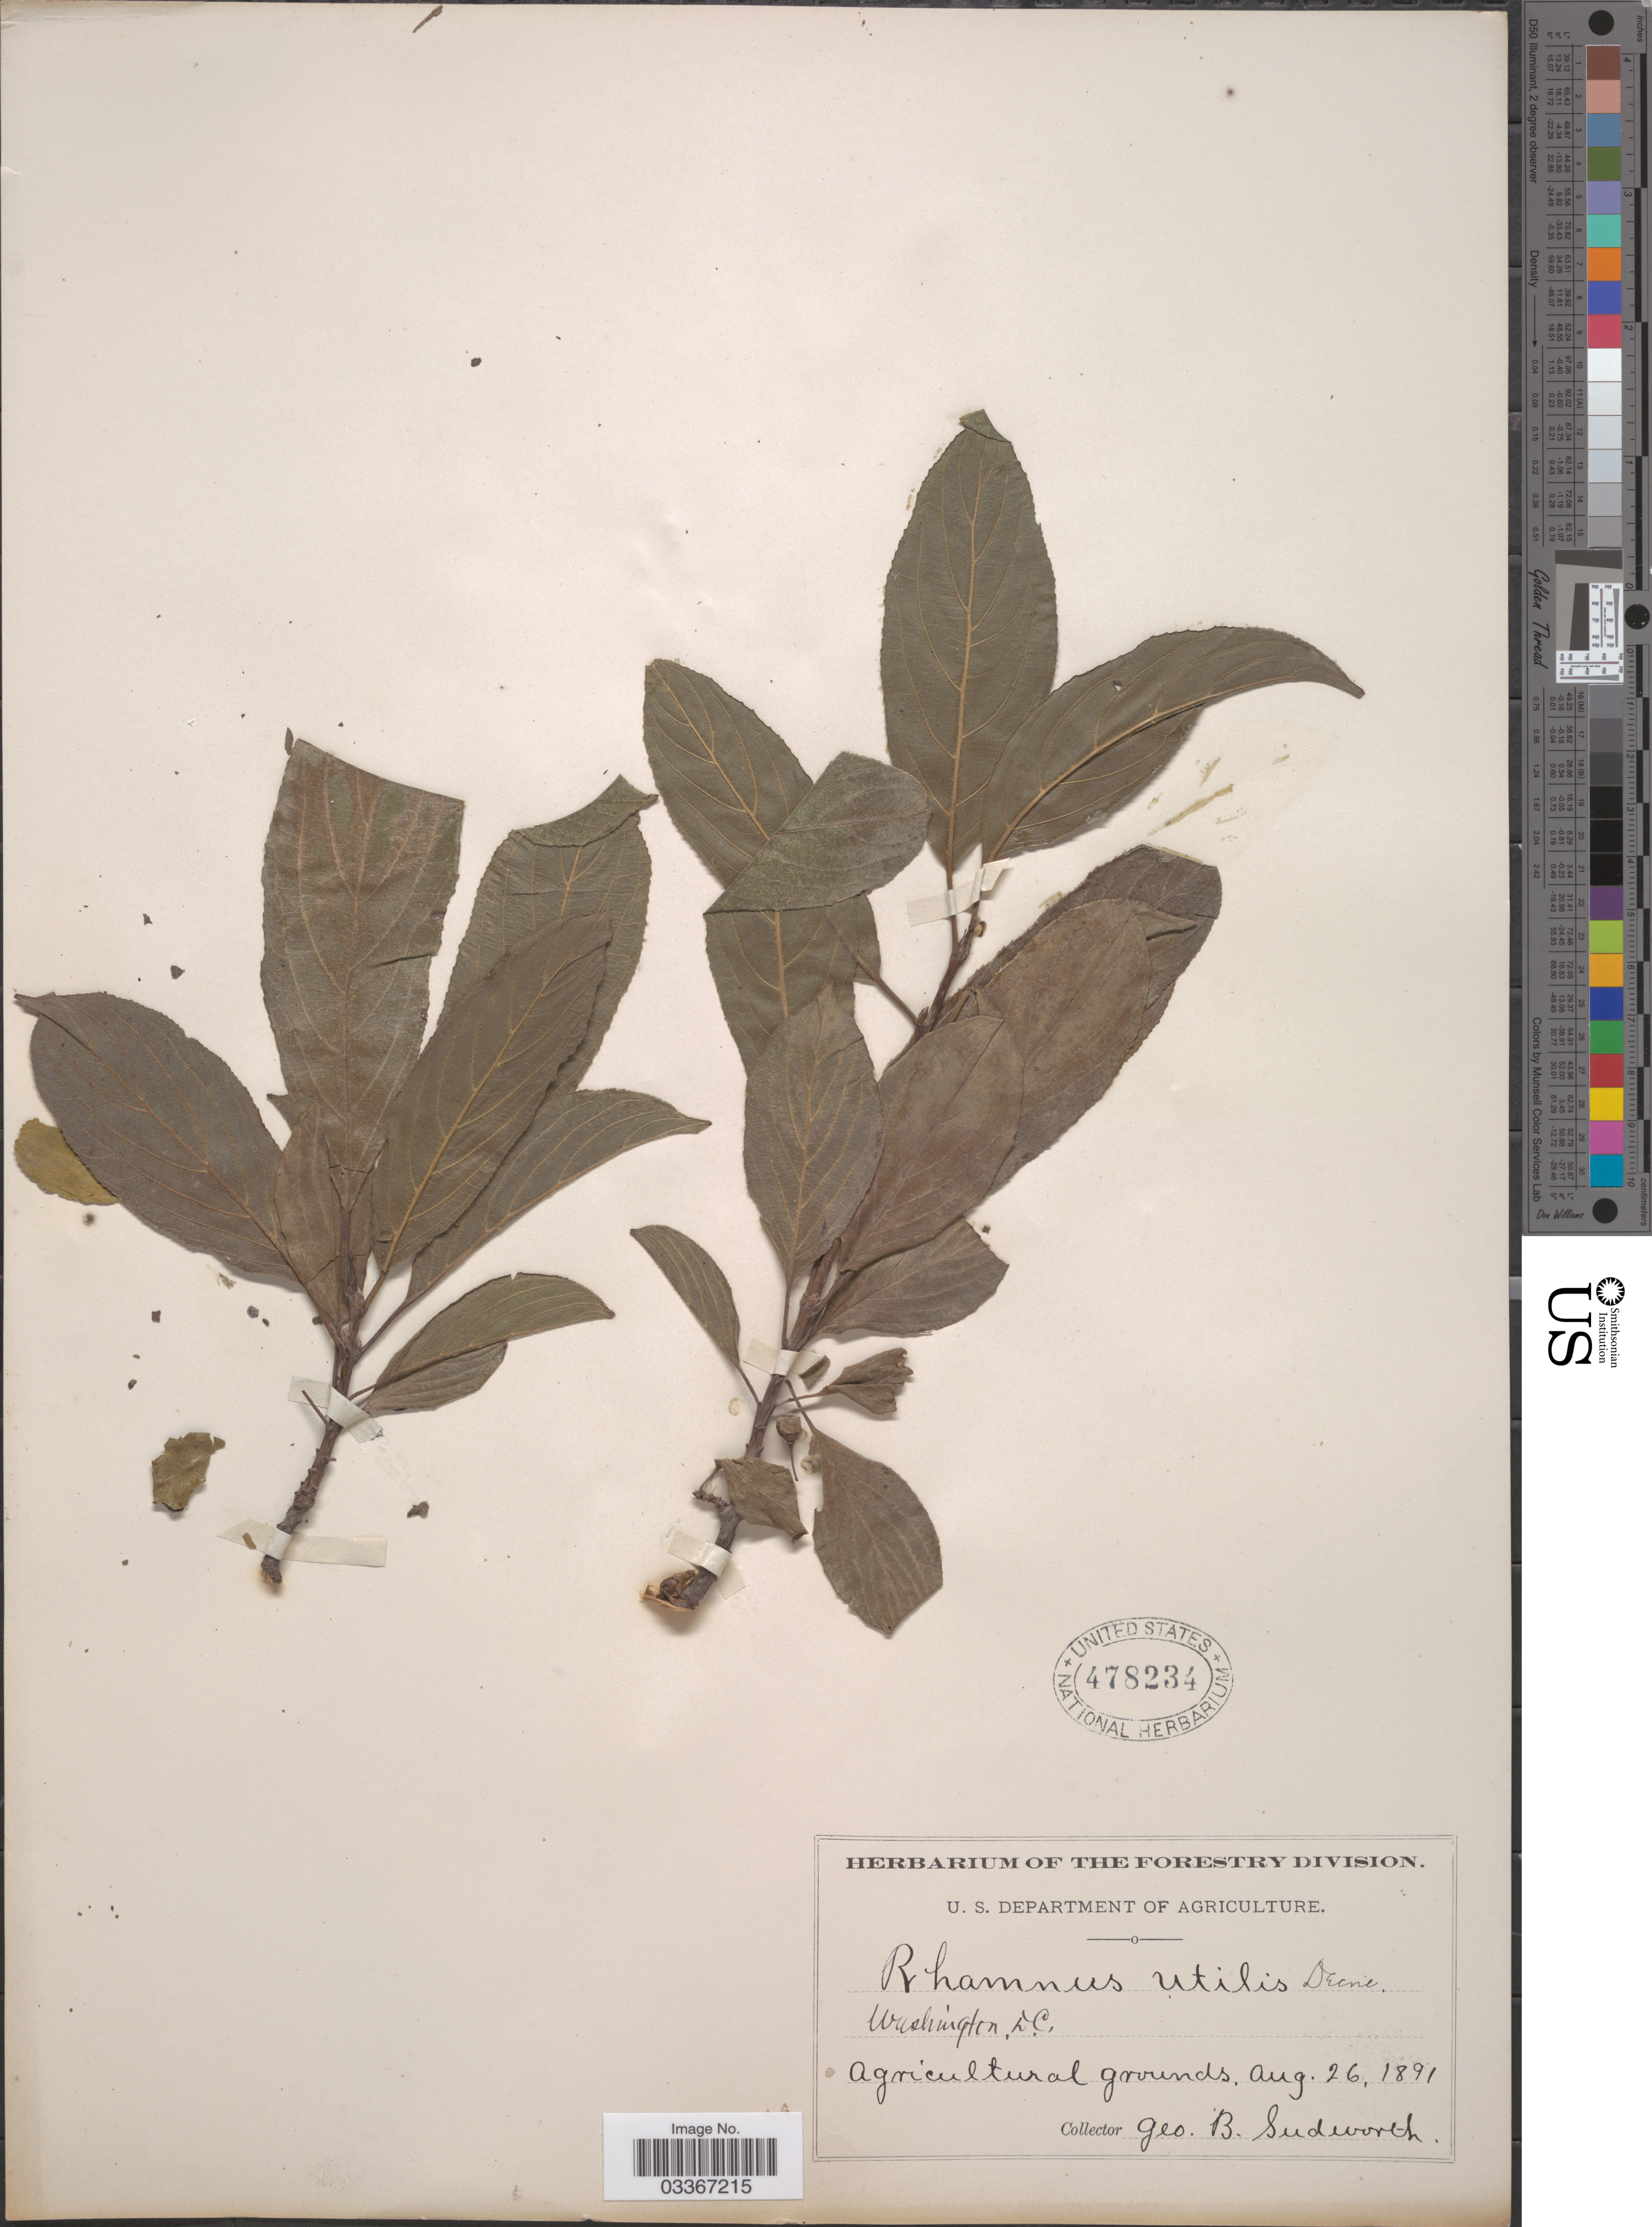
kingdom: Plantae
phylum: Tracheophyta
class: Magnoliopsida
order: Rosales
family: Rhamnaceae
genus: Rhamnus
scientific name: Rhamnus utilis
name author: Decne.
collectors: G. B. Sudworth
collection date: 1891-08-26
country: United States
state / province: District of Columbia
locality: Washington, D.C. Agricultural grounds.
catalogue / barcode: US 478234